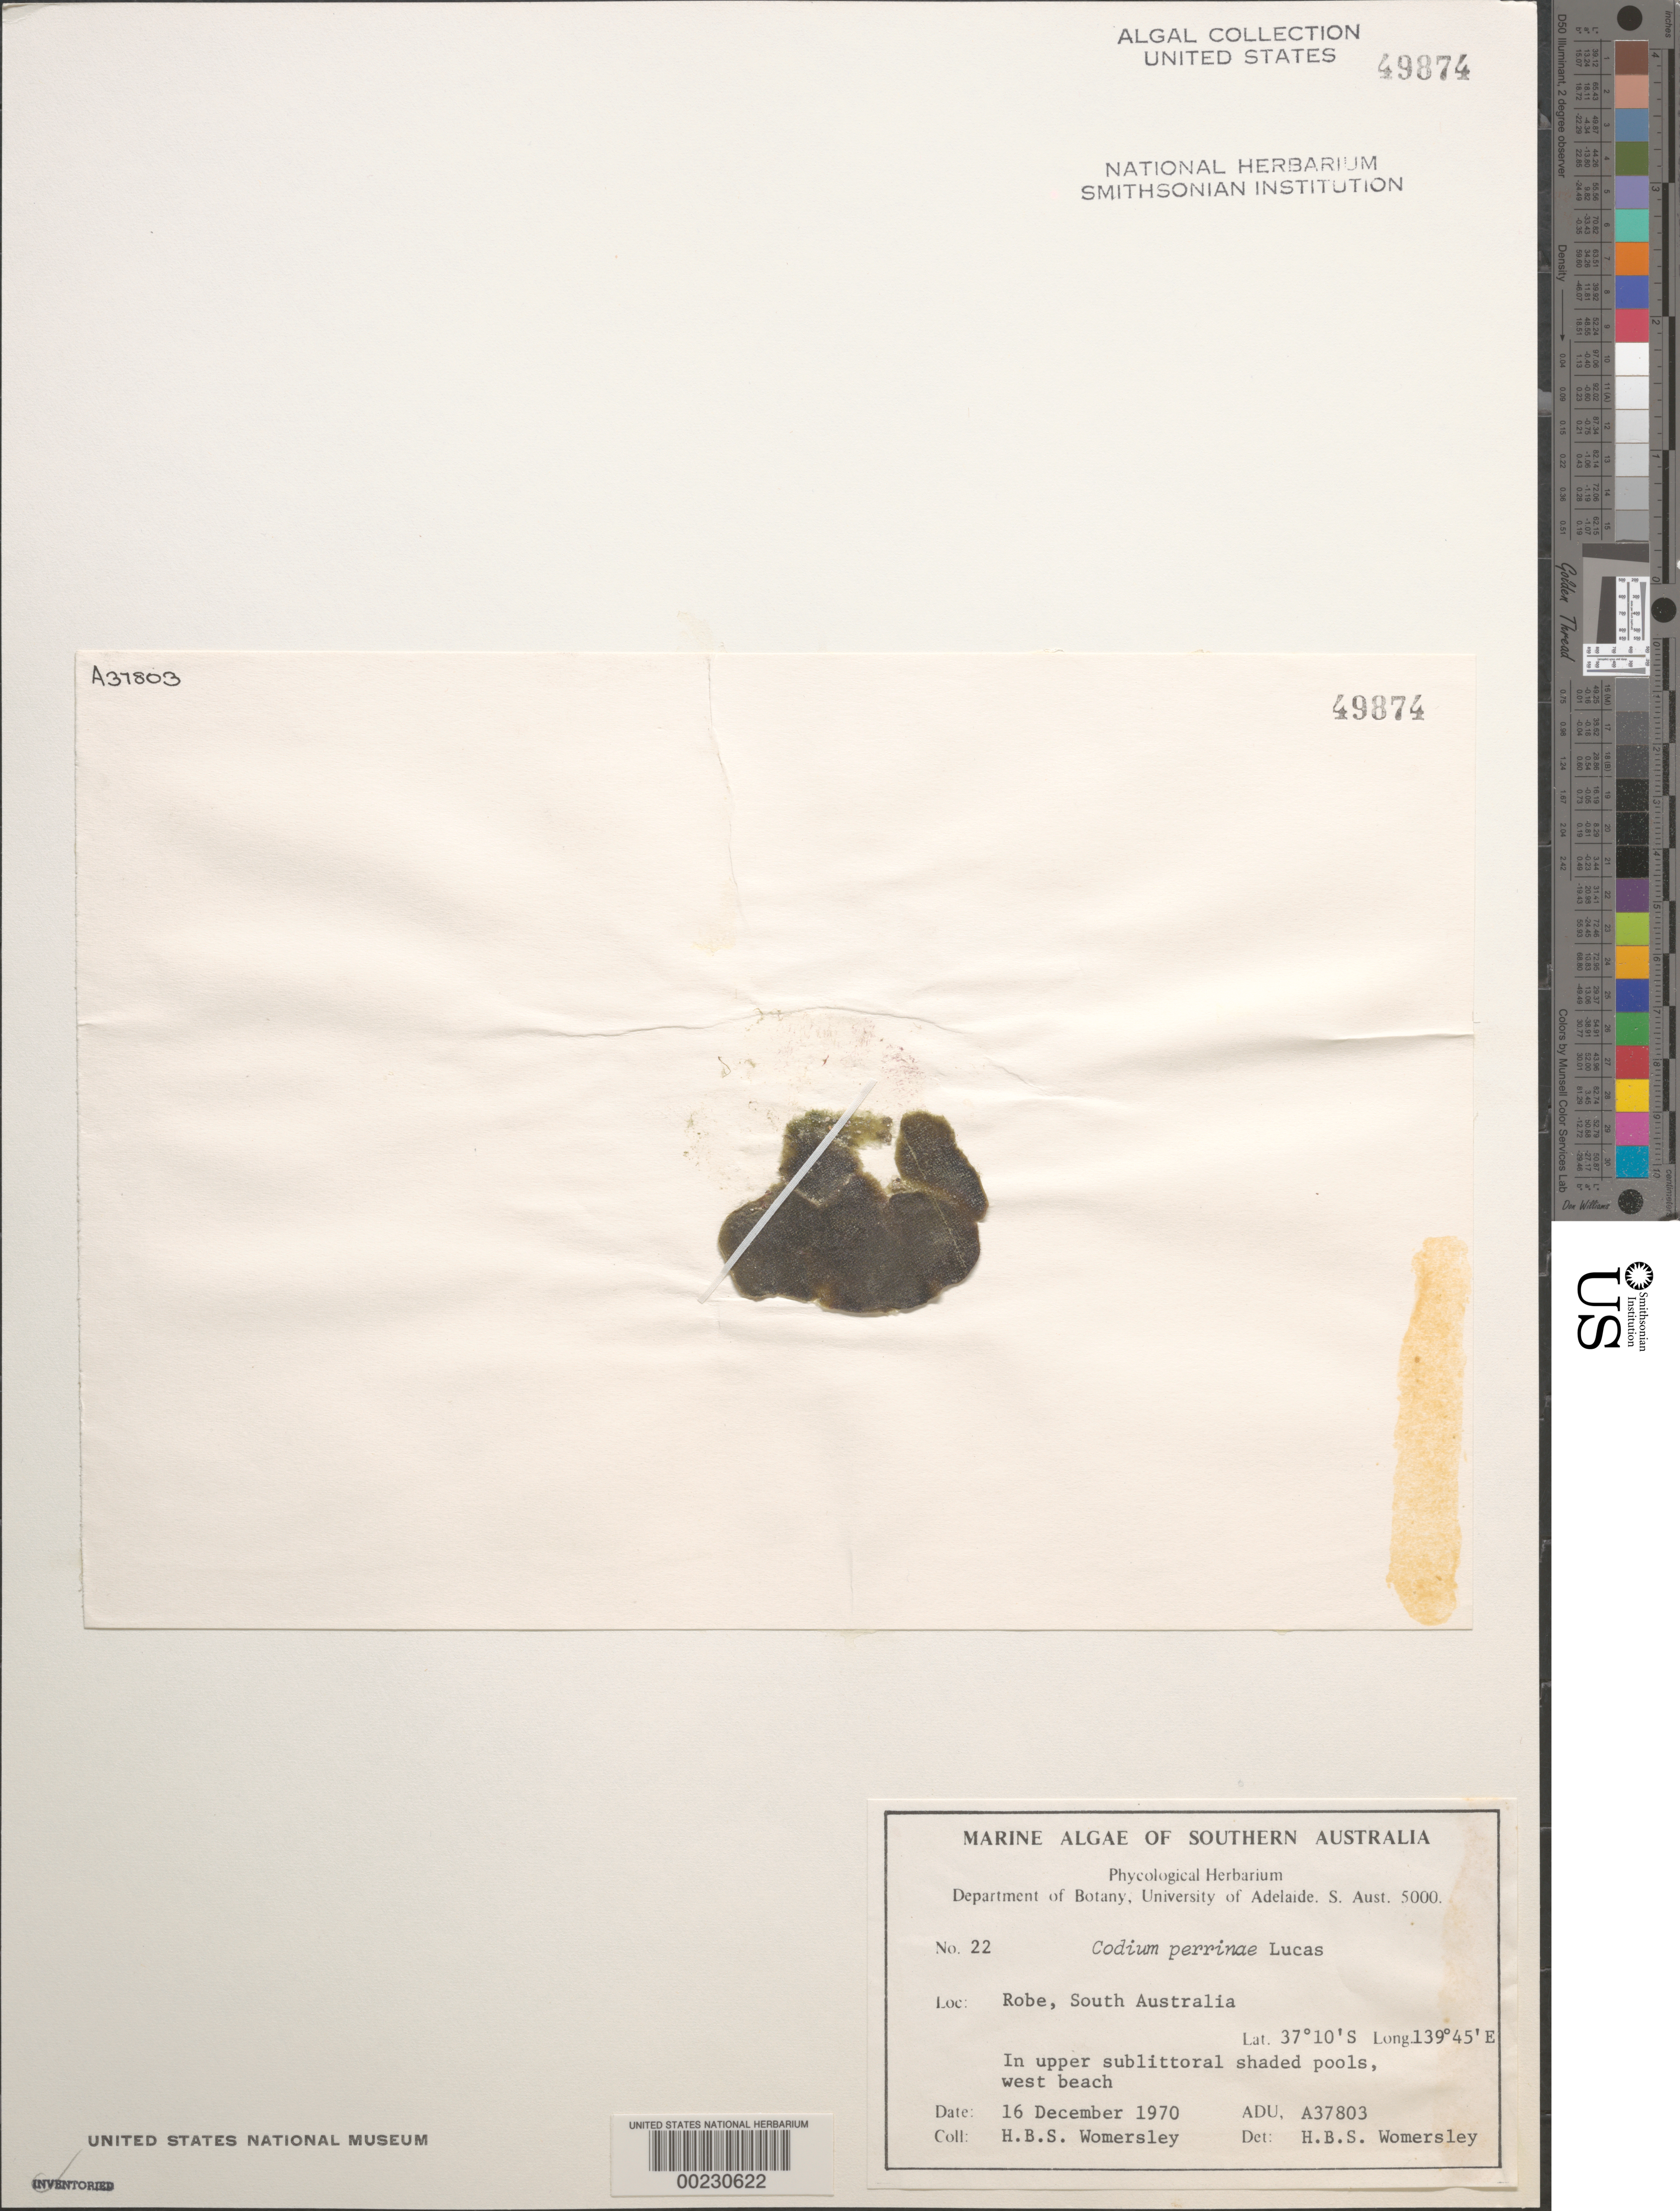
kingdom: Plantae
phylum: Chlorophyta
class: Ulvophyceae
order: Bryopsidales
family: Codiaceae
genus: Codium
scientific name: Codium perrinae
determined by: Womersley, H. B. S.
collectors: H. B. S. Womersley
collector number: ADU A37803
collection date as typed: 16 Dec 1970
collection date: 1970-12-16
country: Australia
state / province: South Australia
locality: Robe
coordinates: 37 10' S, 139 45' E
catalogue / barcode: US 49874